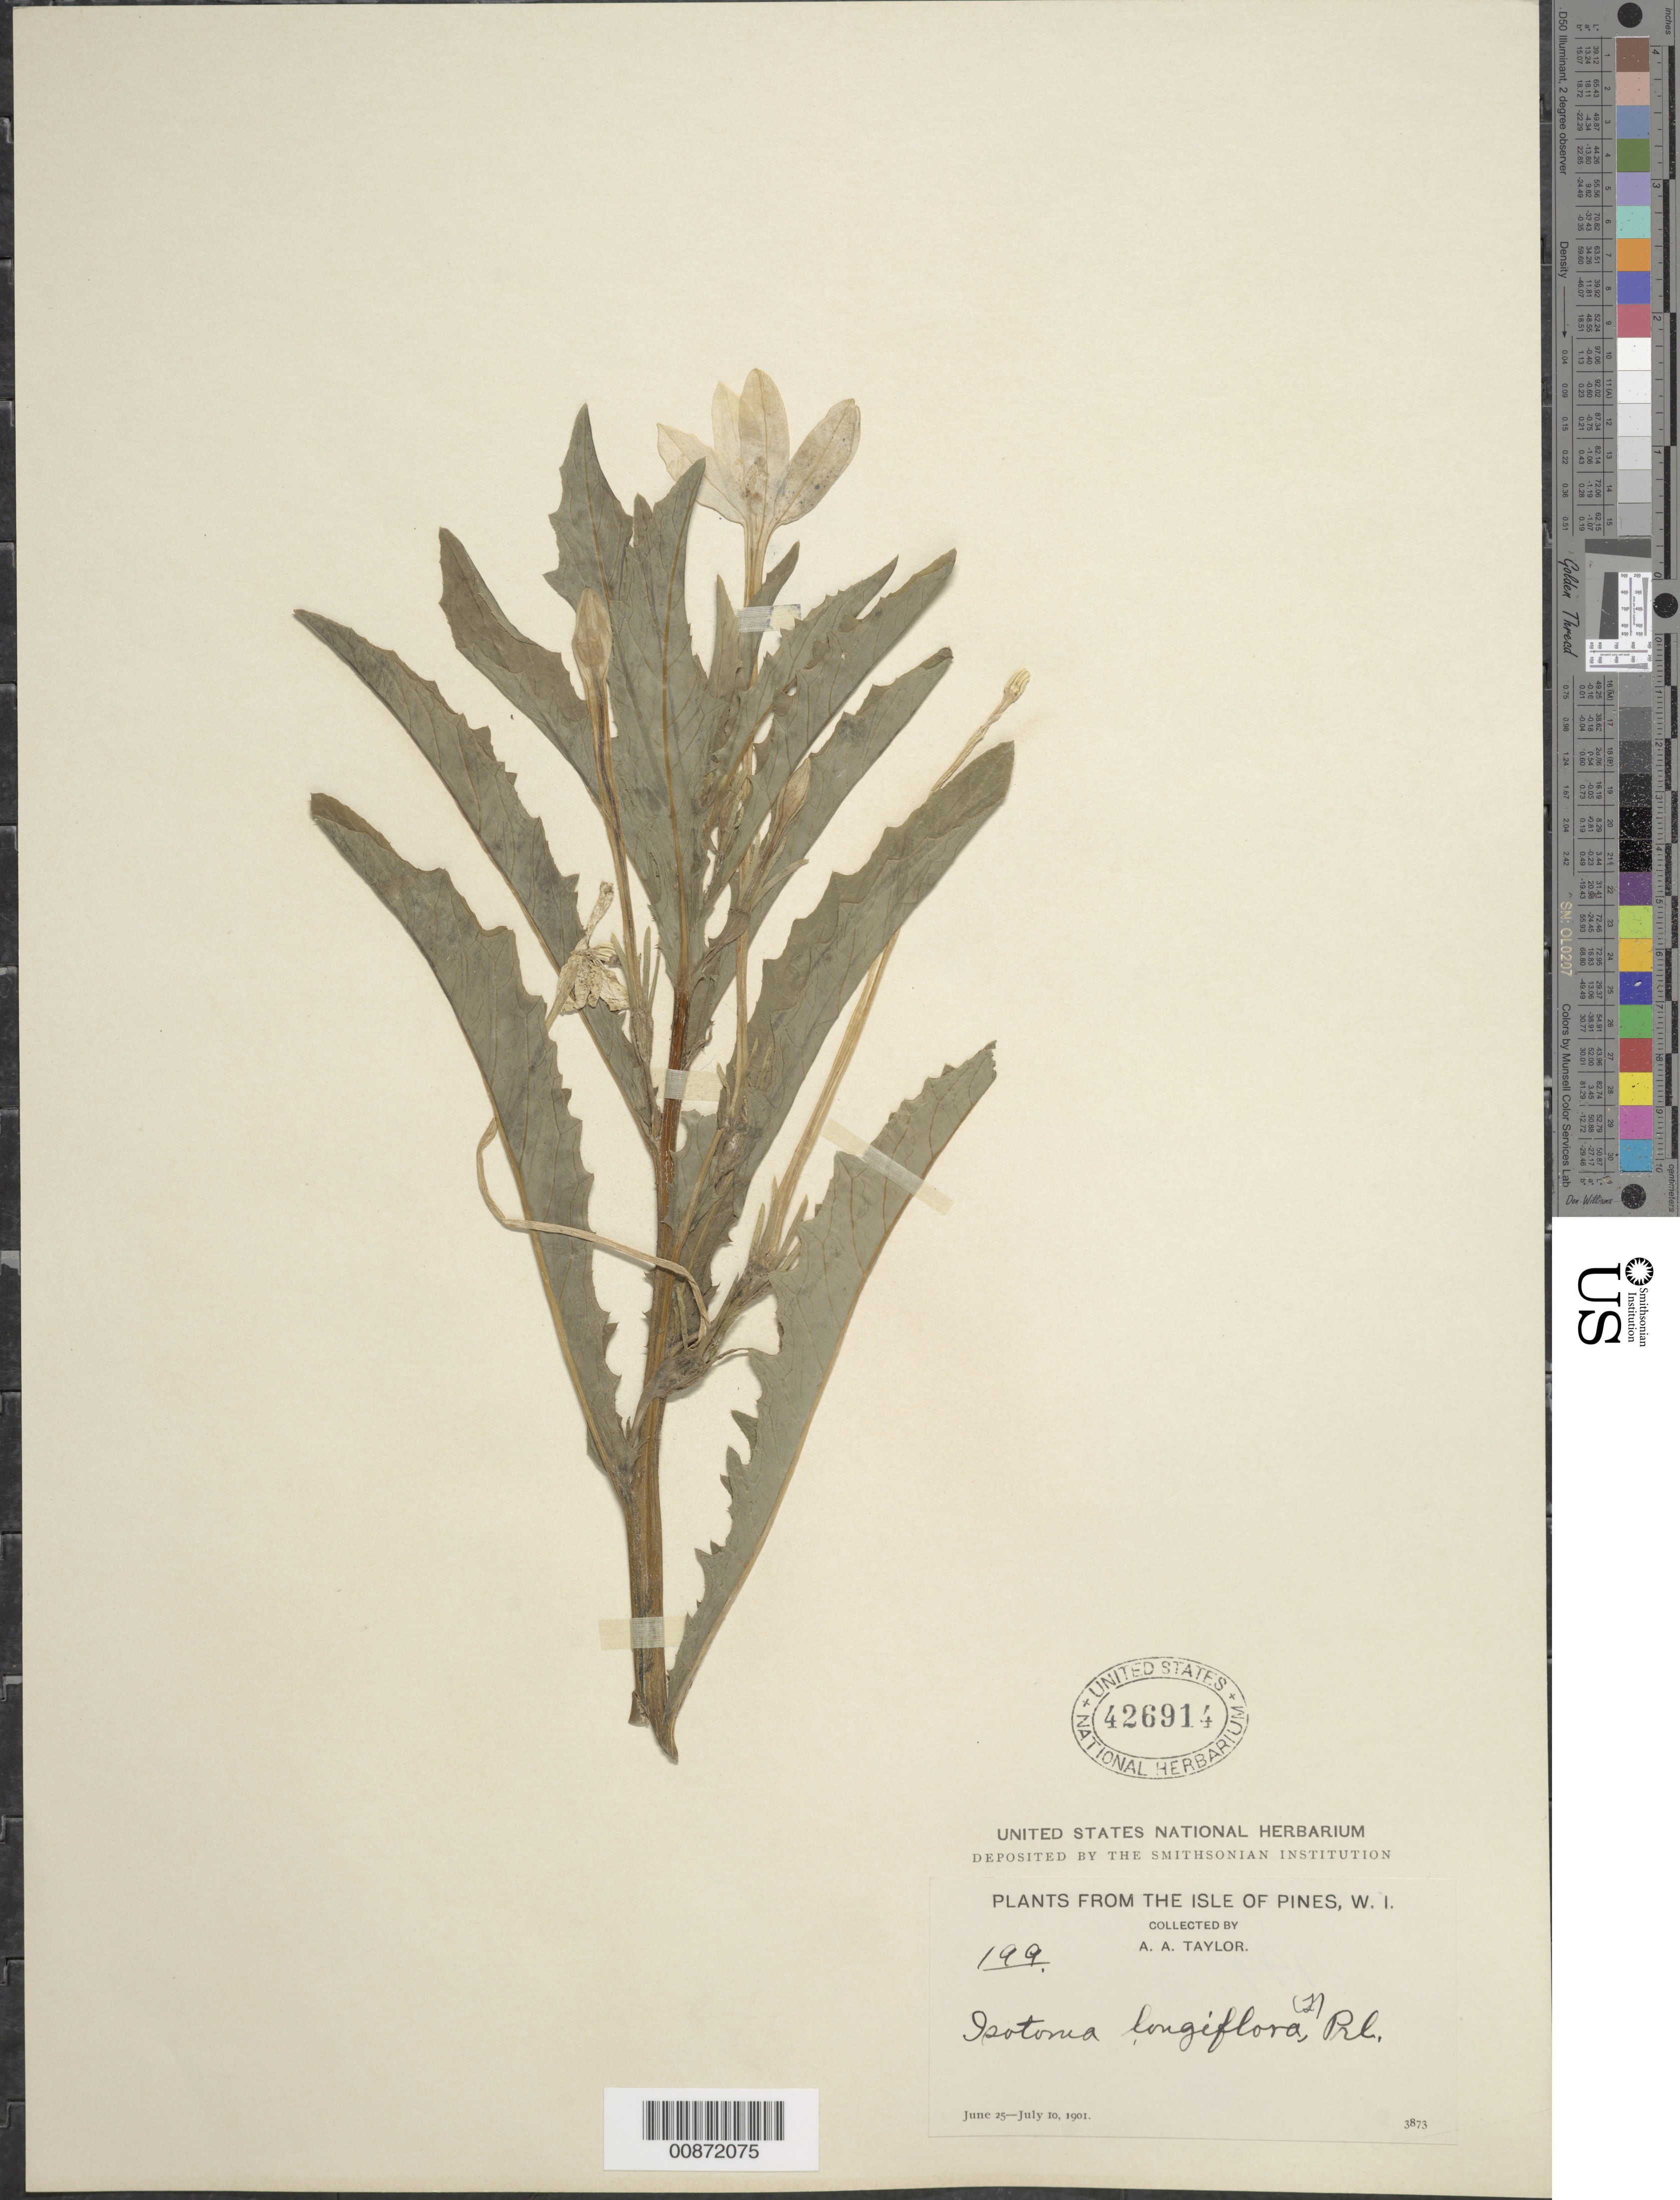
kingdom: Plantae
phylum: Tracheophyta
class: Magnoliopsida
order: Asterales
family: Campanulaceae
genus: Hippobroma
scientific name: Hippobroma longiflora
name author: (L.) G. Don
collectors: A. A. Taylor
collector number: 199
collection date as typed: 25 Jun 1901 to 10 Jul 1901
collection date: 1901-06-25/1901-07-10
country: Cuba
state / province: Isla de La Juventud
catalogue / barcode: US 426914